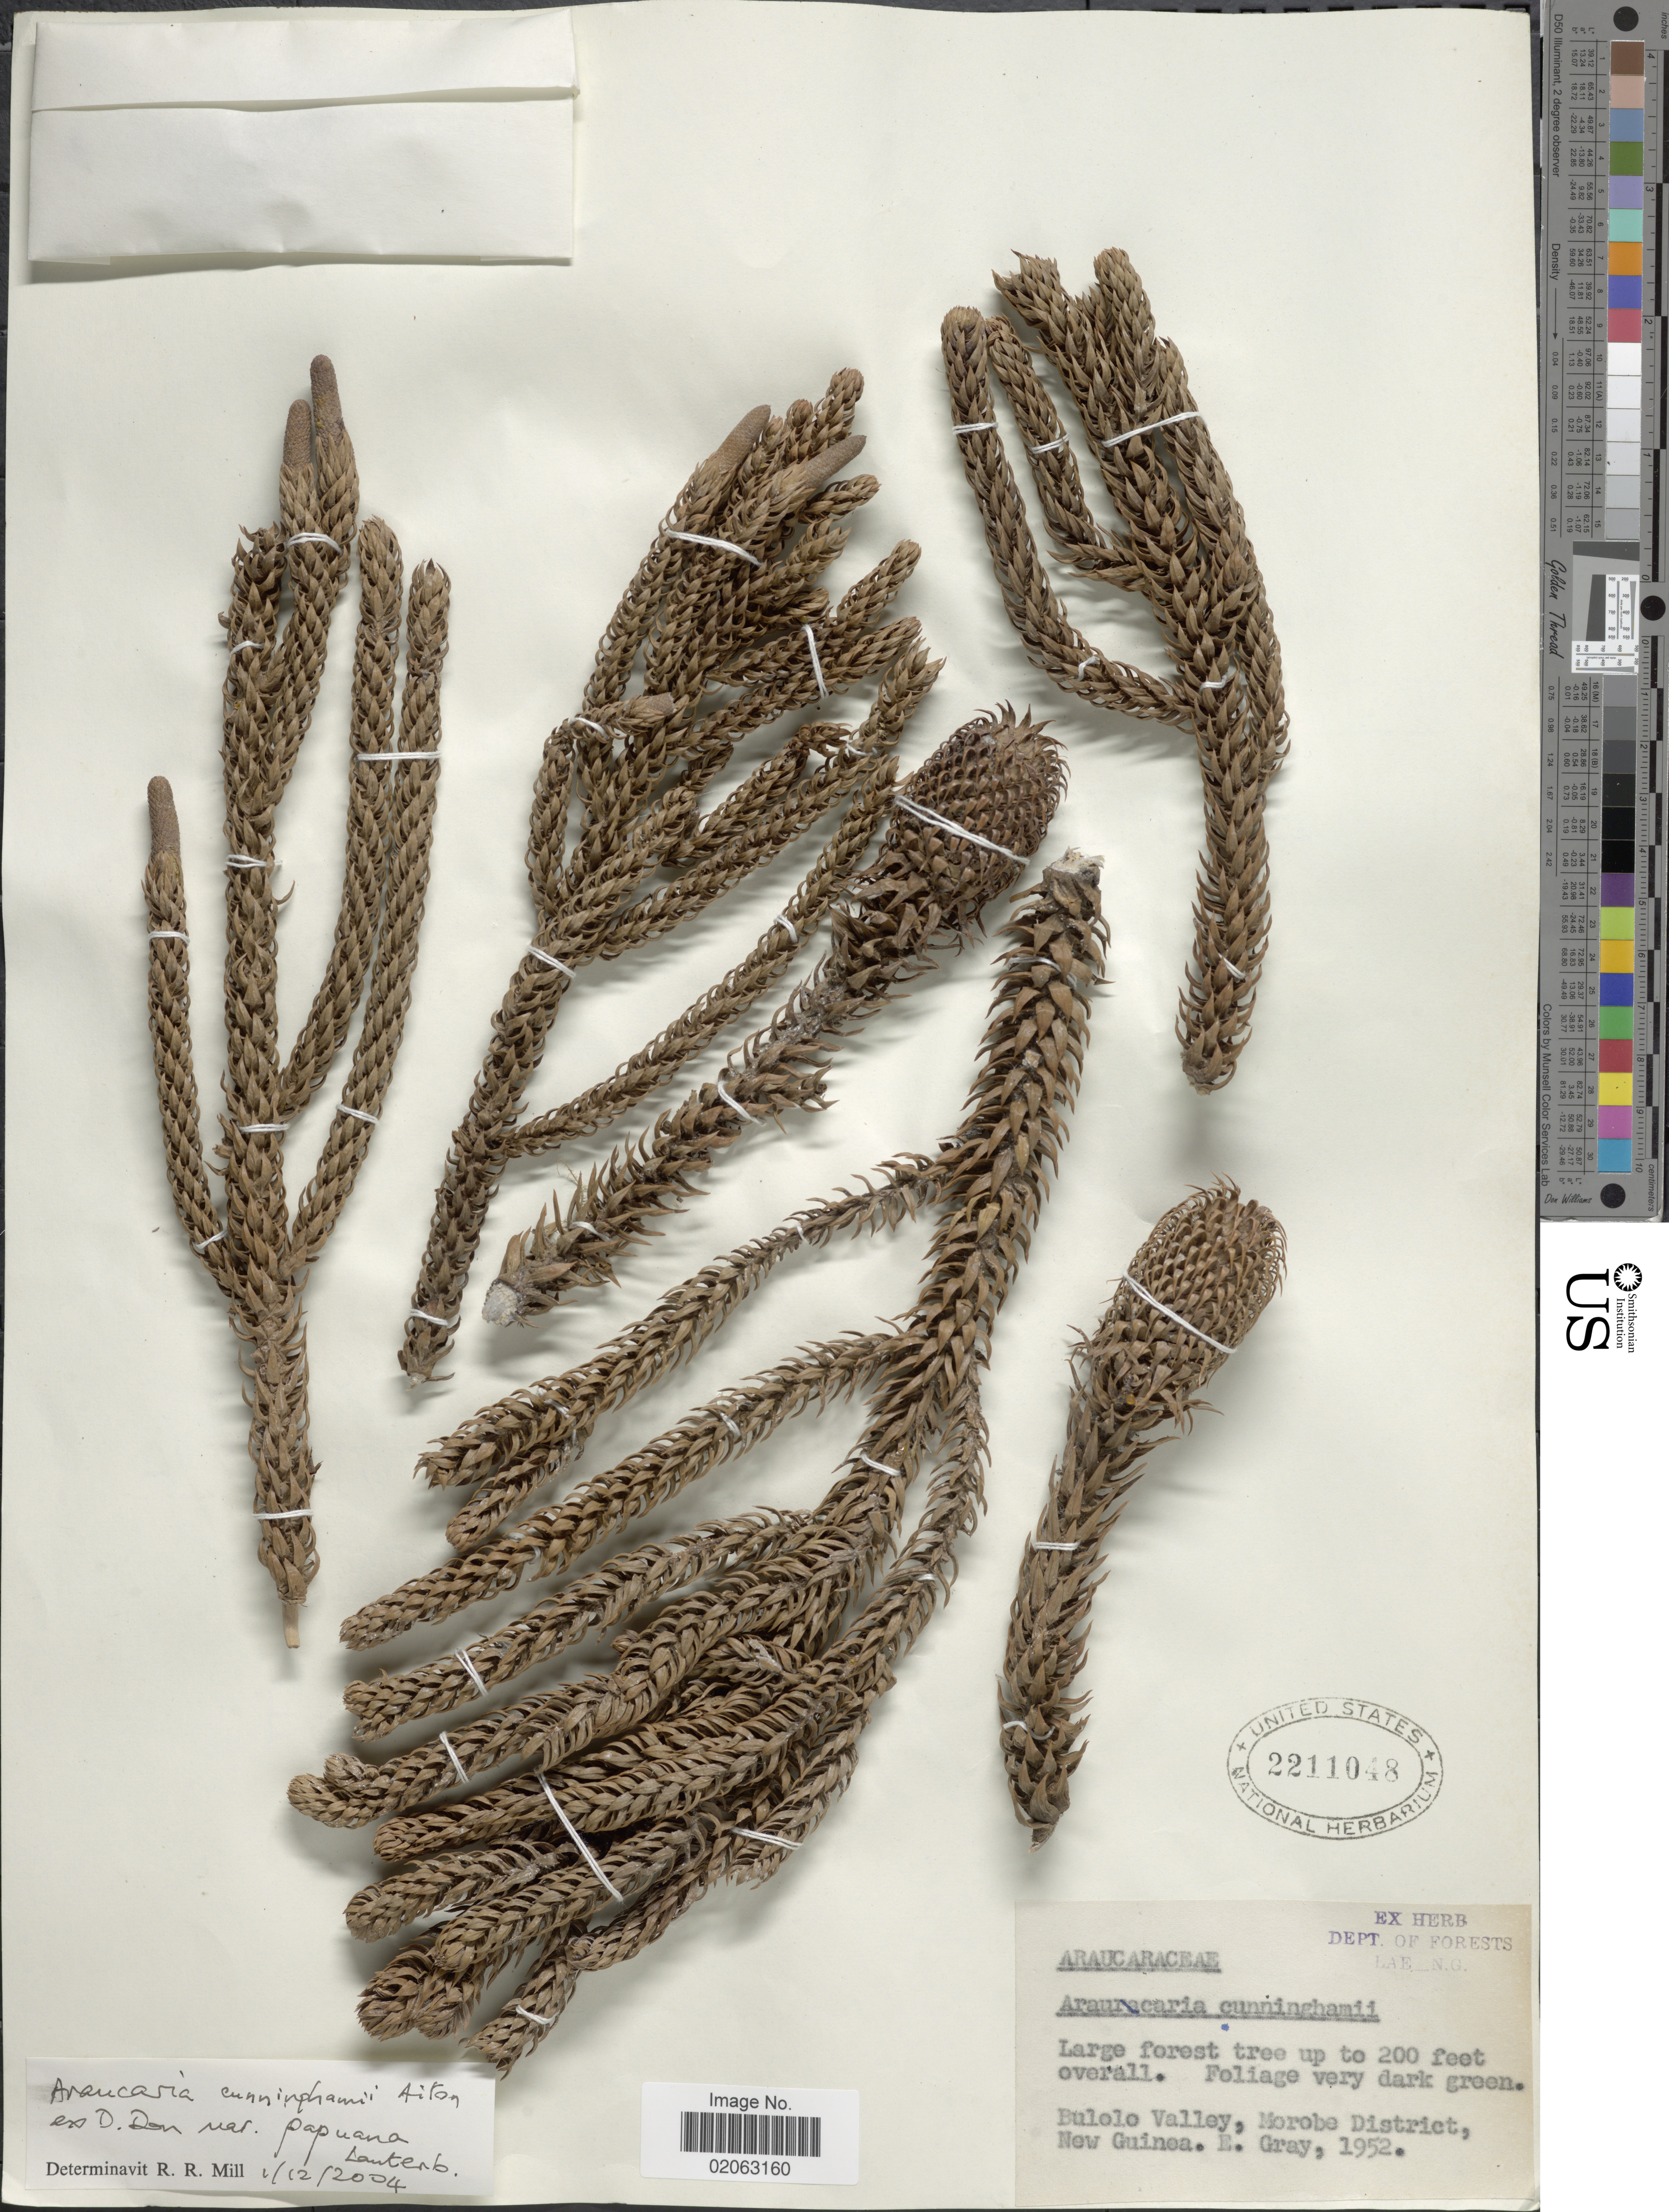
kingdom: Plantae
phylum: Tracheophyta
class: Pinopsida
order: Pinales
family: Araucariaceae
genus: Araucaria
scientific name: Araucaria cunninghamii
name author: Aiton ex D. Don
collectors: E. C. G. Gray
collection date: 1952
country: Papua New Guinea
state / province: Morobe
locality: Bulolo Valley, New Guinea.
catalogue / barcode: US 2211048